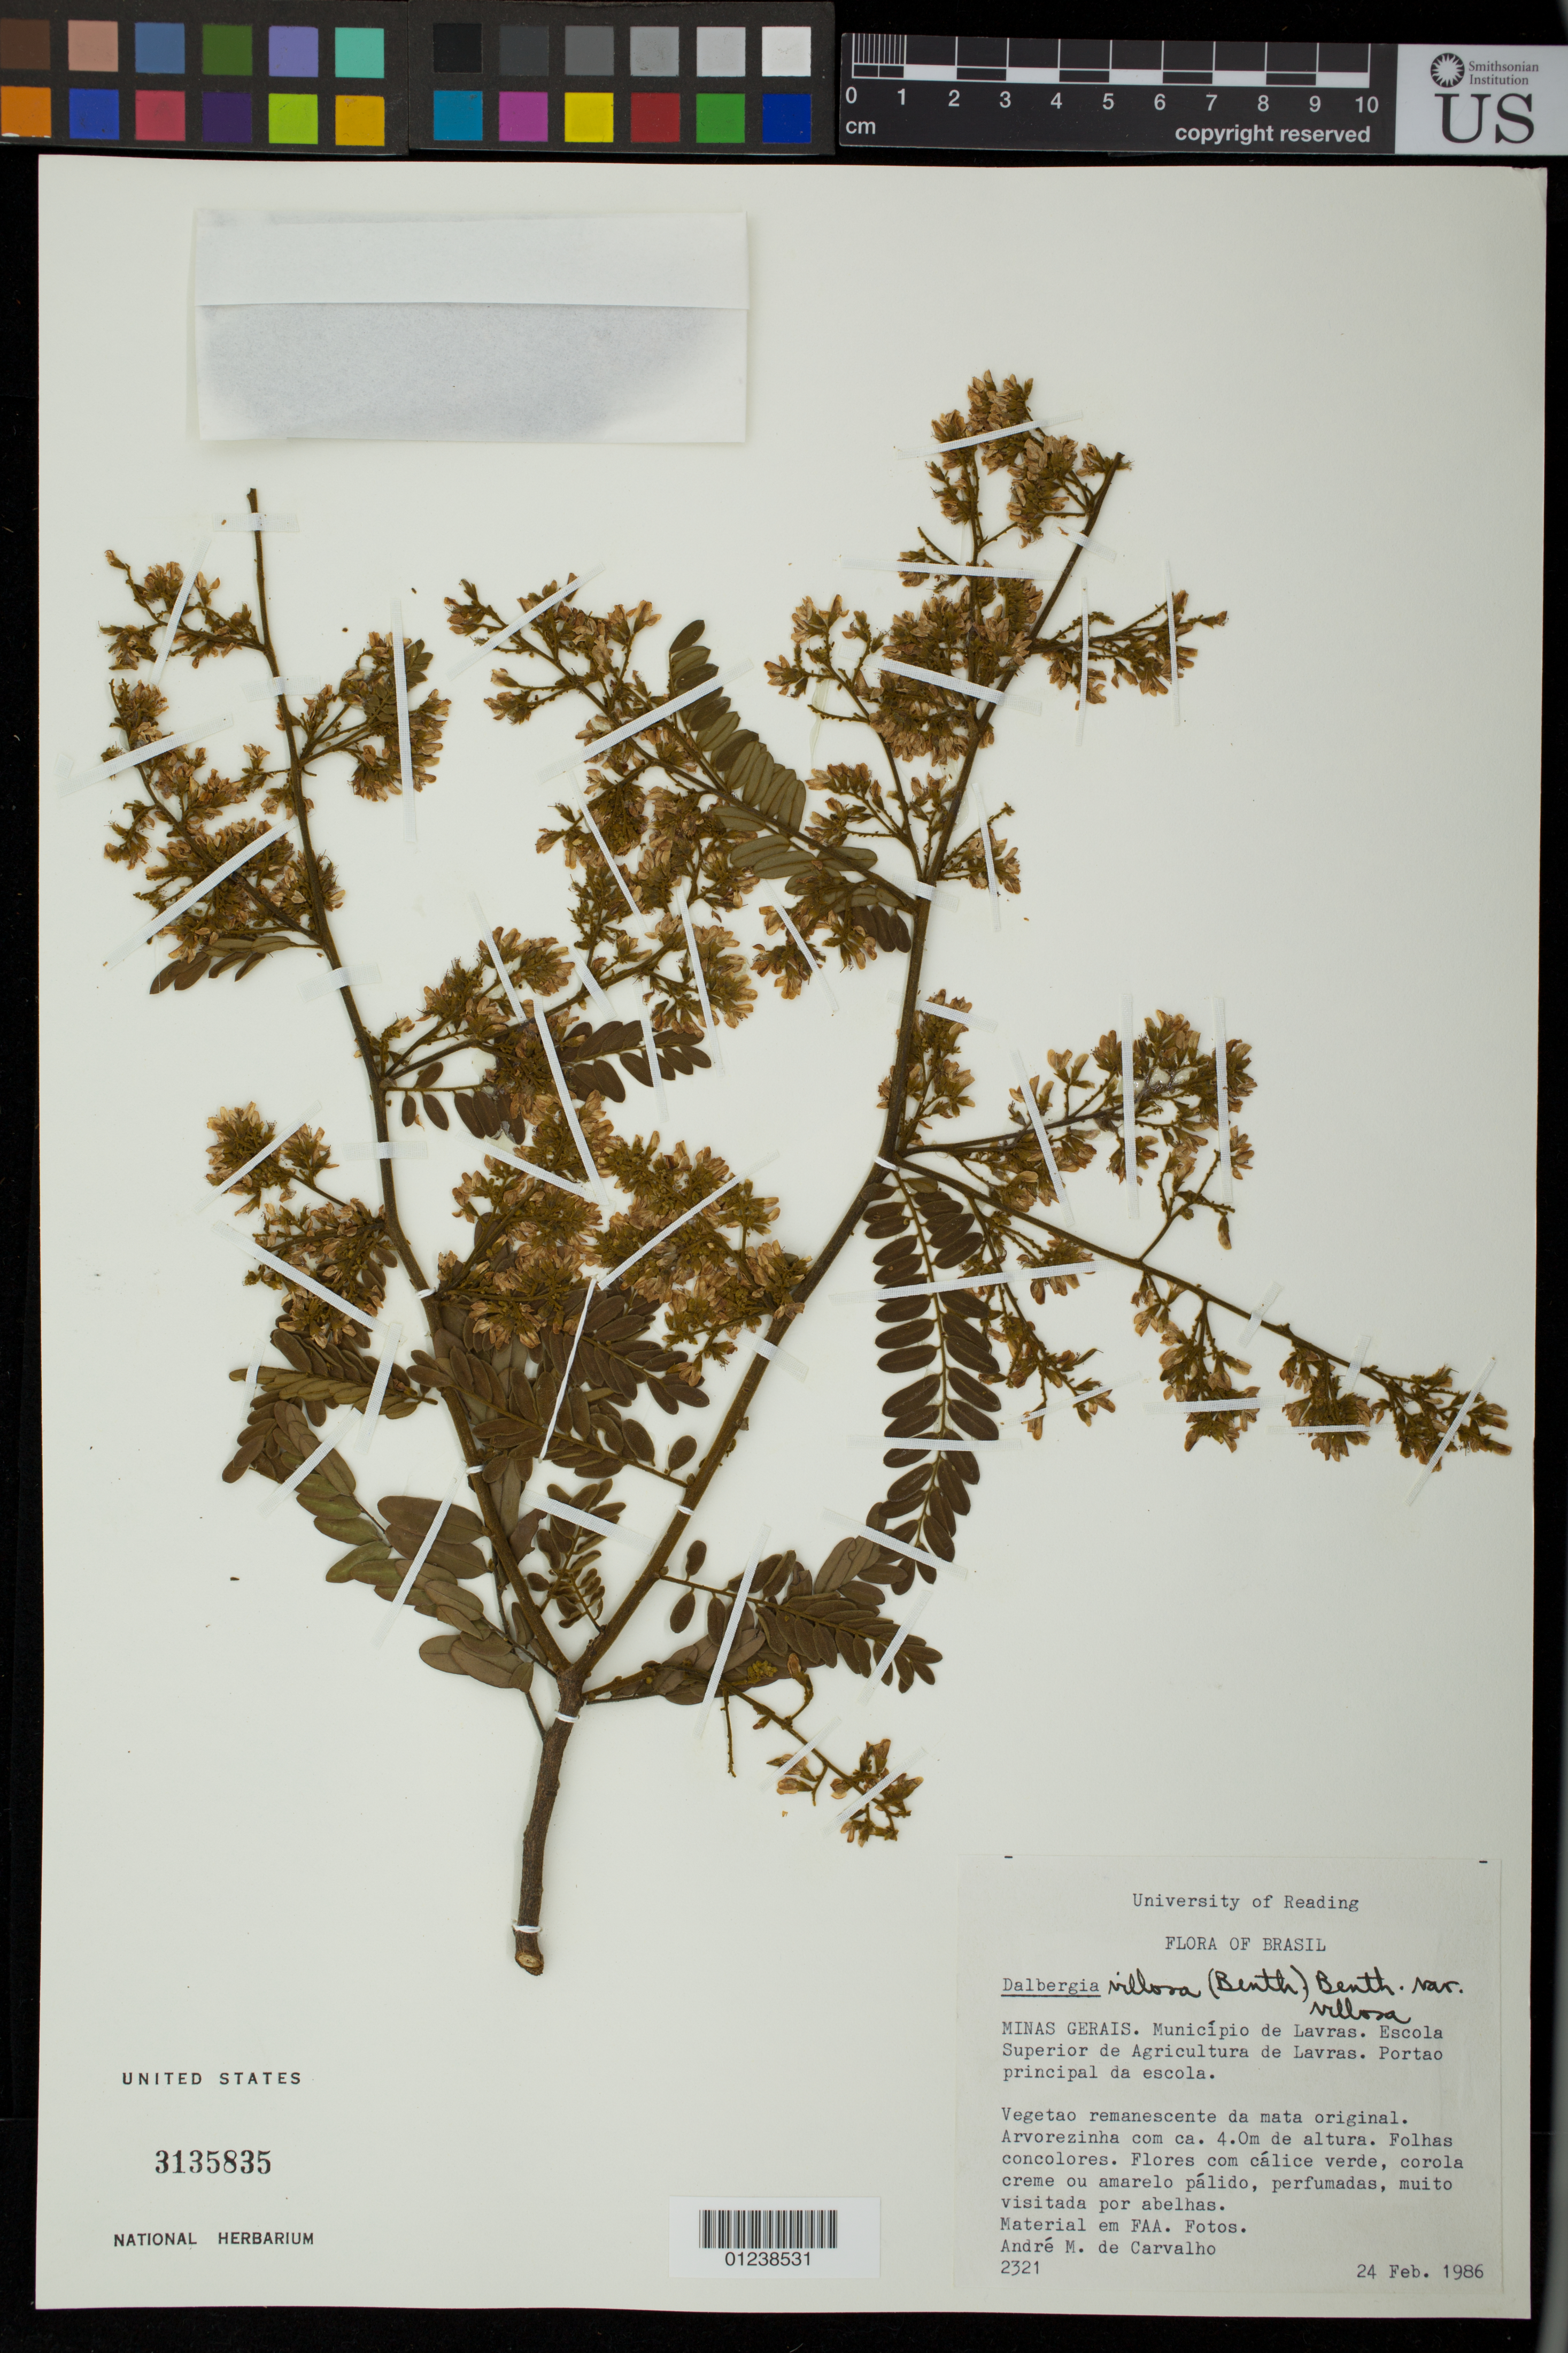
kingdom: Plantae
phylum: Tracheophyta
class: Magnoliopsida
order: Fabales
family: Fabaceae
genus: Dalbergia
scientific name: Dalbergia villosa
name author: (Benth.) Benth.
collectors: A. M. Carvalho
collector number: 2321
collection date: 1986-02-24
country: Brazil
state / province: Minas Gerais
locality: Municipio de Lavras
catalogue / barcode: US 3135835